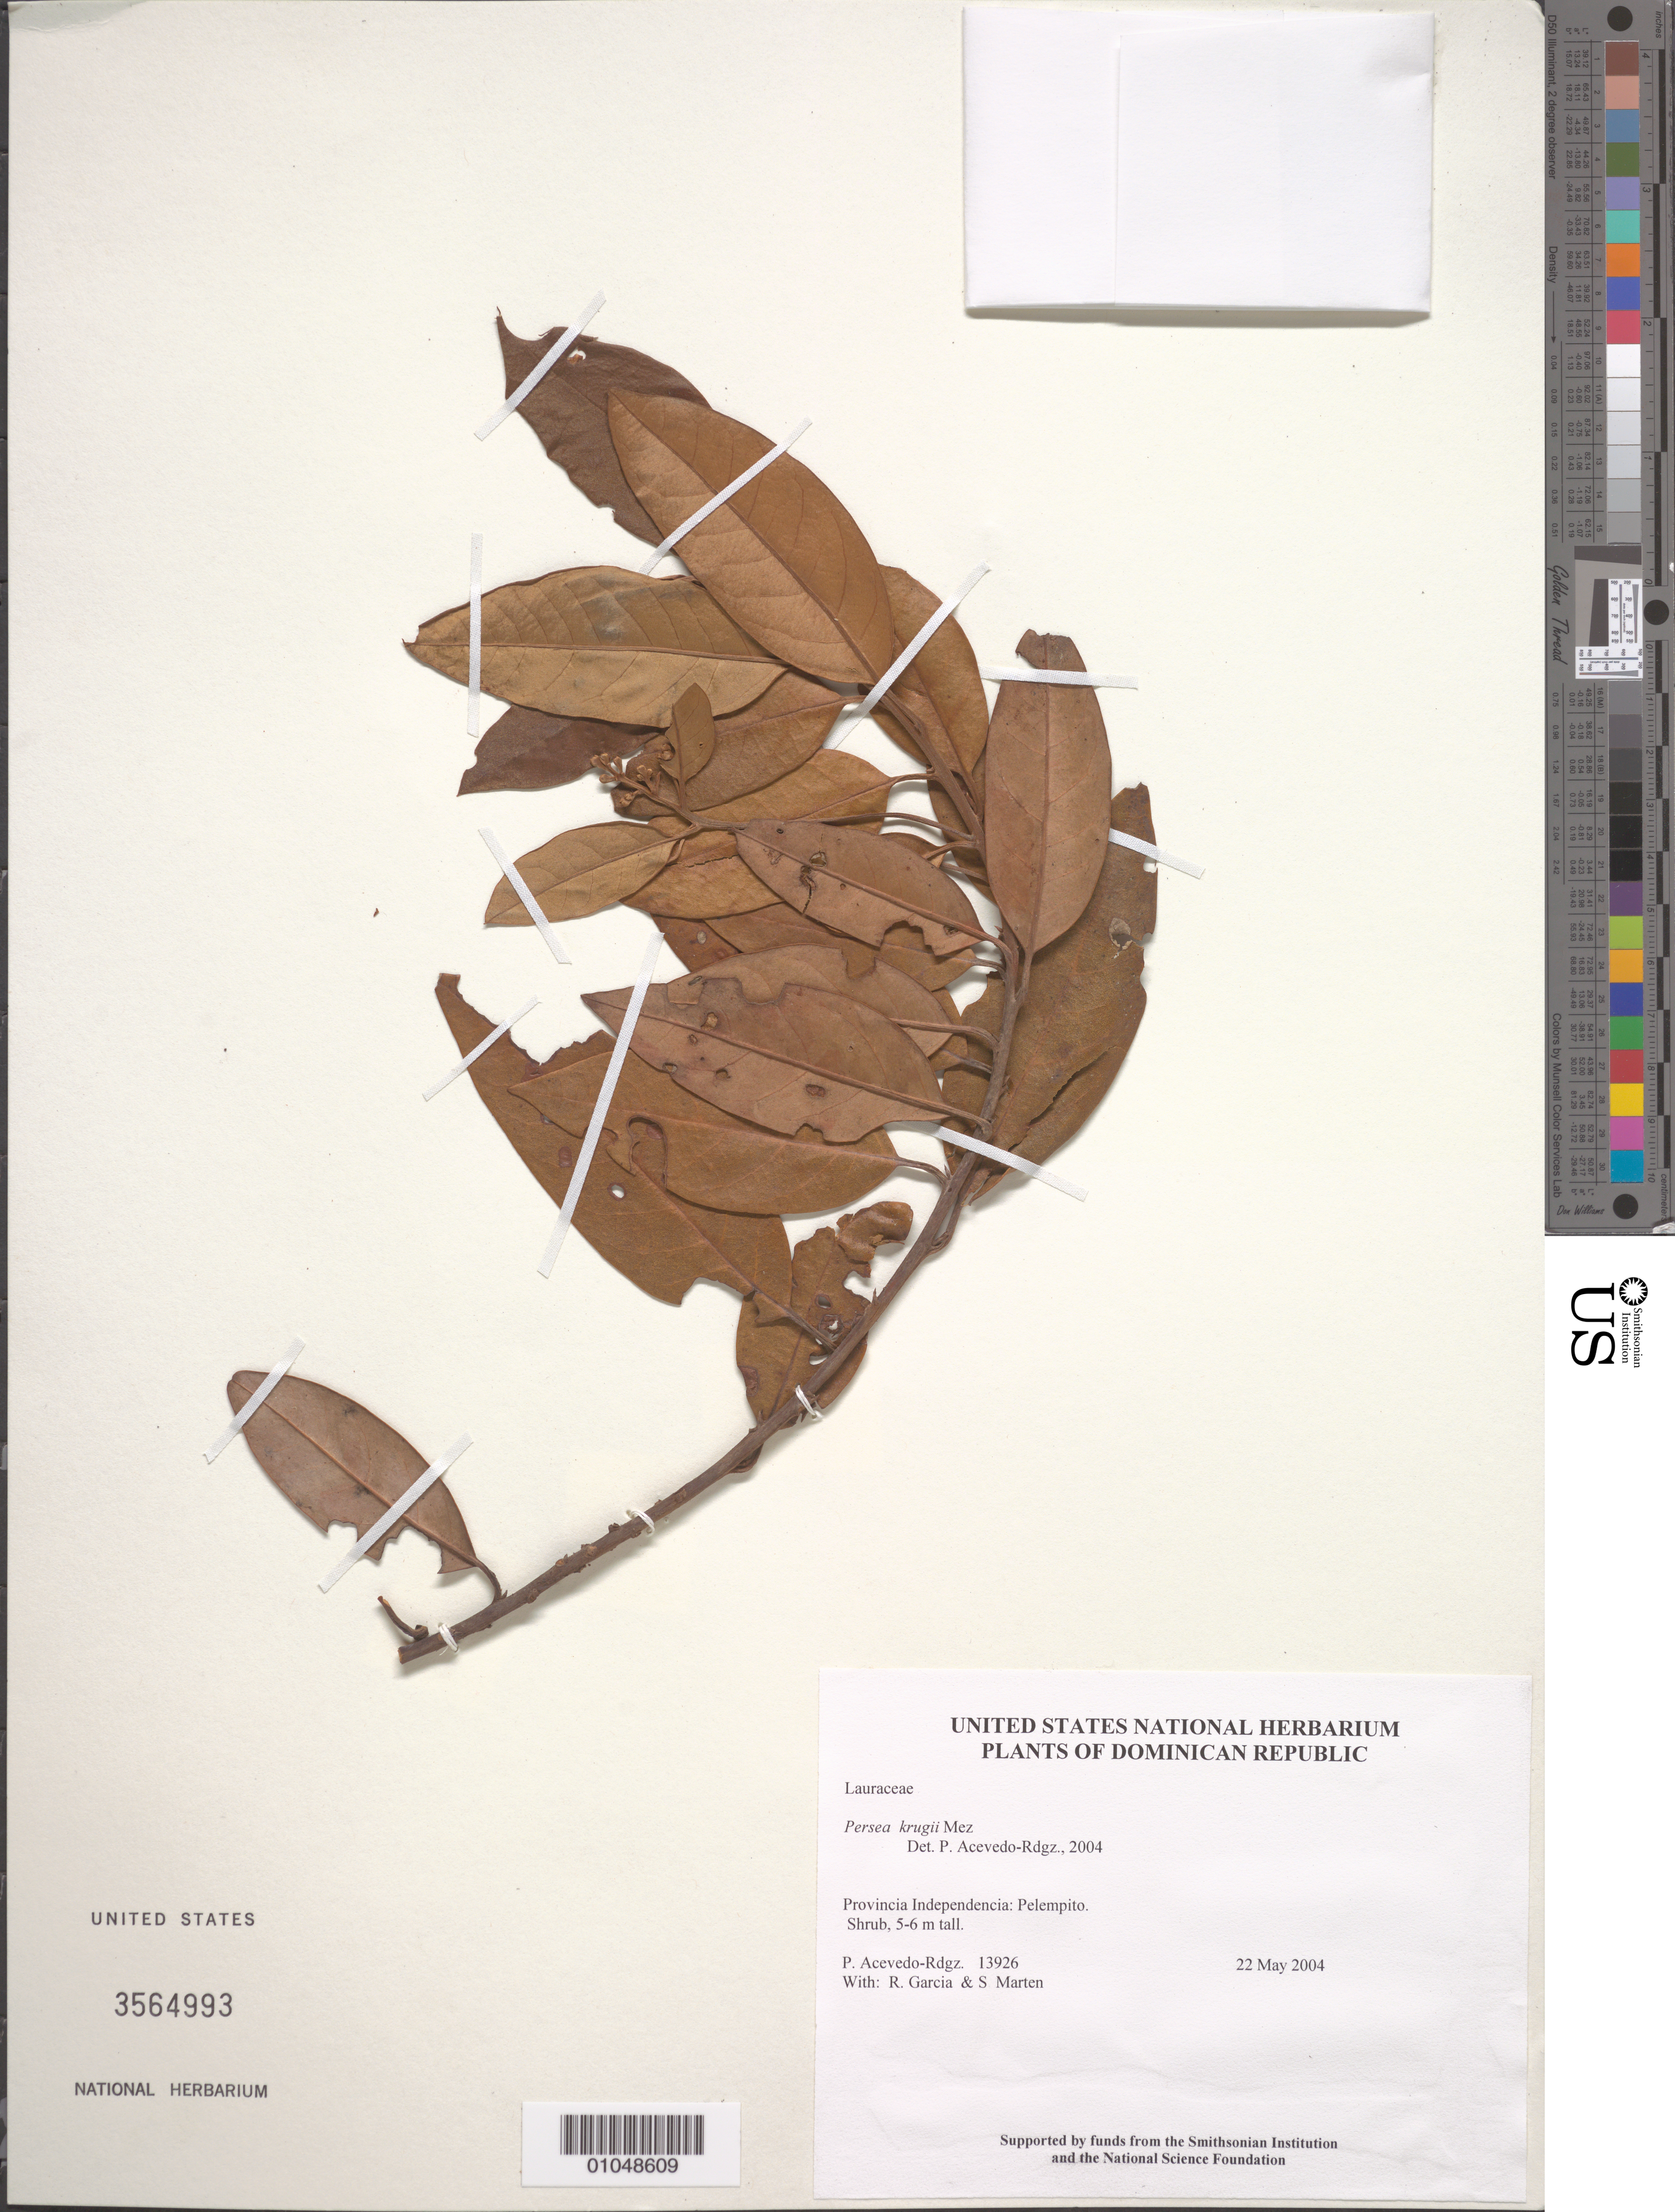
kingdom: Plantae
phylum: Tracheophyta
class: Magnoliopsida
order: Laurales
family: Lauraceae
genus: Persea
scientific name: Persea krugii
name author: Mez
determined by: Acevedo-Rodríguez, P., (BOT), Smithsonian Institution - National Museum of Natural History (UNITED STATES)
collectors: P. Acevedo-Rodr., R. G. García & S. Marten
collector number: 13926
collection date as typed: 22 May 2004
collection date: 2004-05-22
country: Dominican Republic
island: Hispaniola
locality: Provincia Independencia: Pelempito.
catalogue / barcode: US 3564993